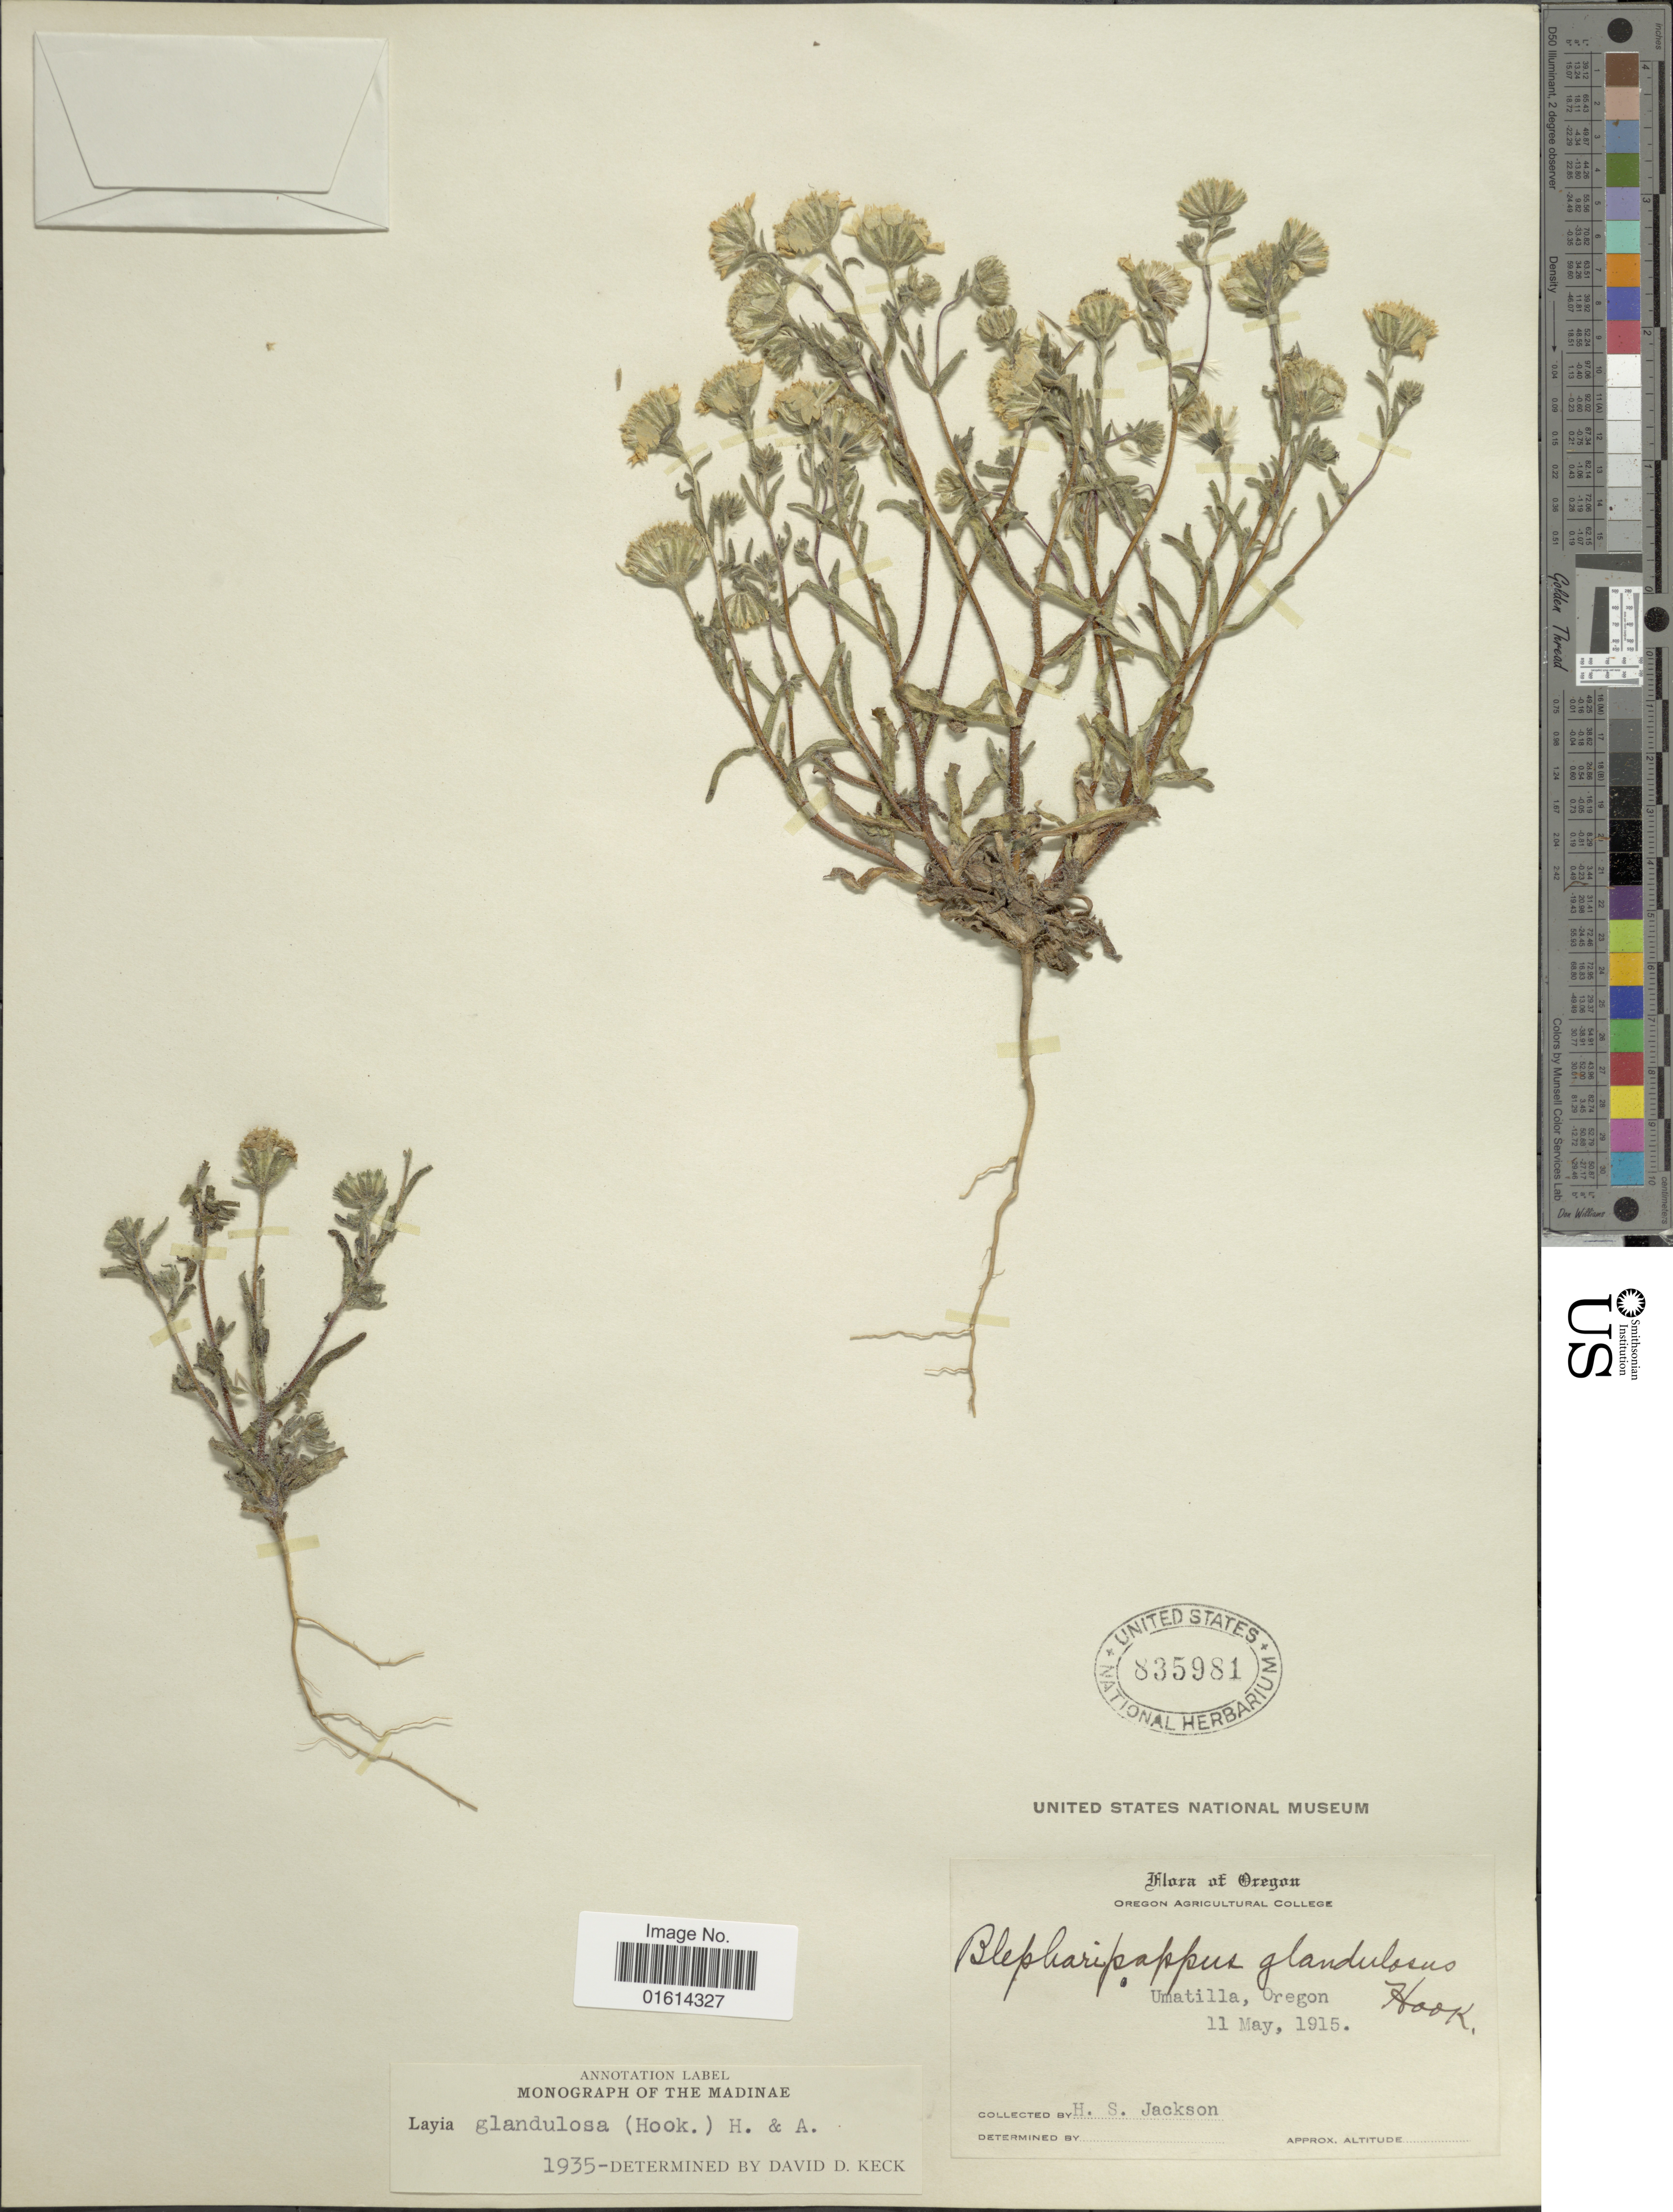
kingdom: Plantae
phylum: Tracheophyta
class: Magnoliopsida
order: Asterales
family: Asteraceae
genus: Layia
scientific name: Layia glandulosa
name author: Hook. & Arn.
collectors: H. Jackson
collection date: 1915-05-11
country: United States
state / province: Oregon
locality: Umatilla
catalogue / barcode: US 835981